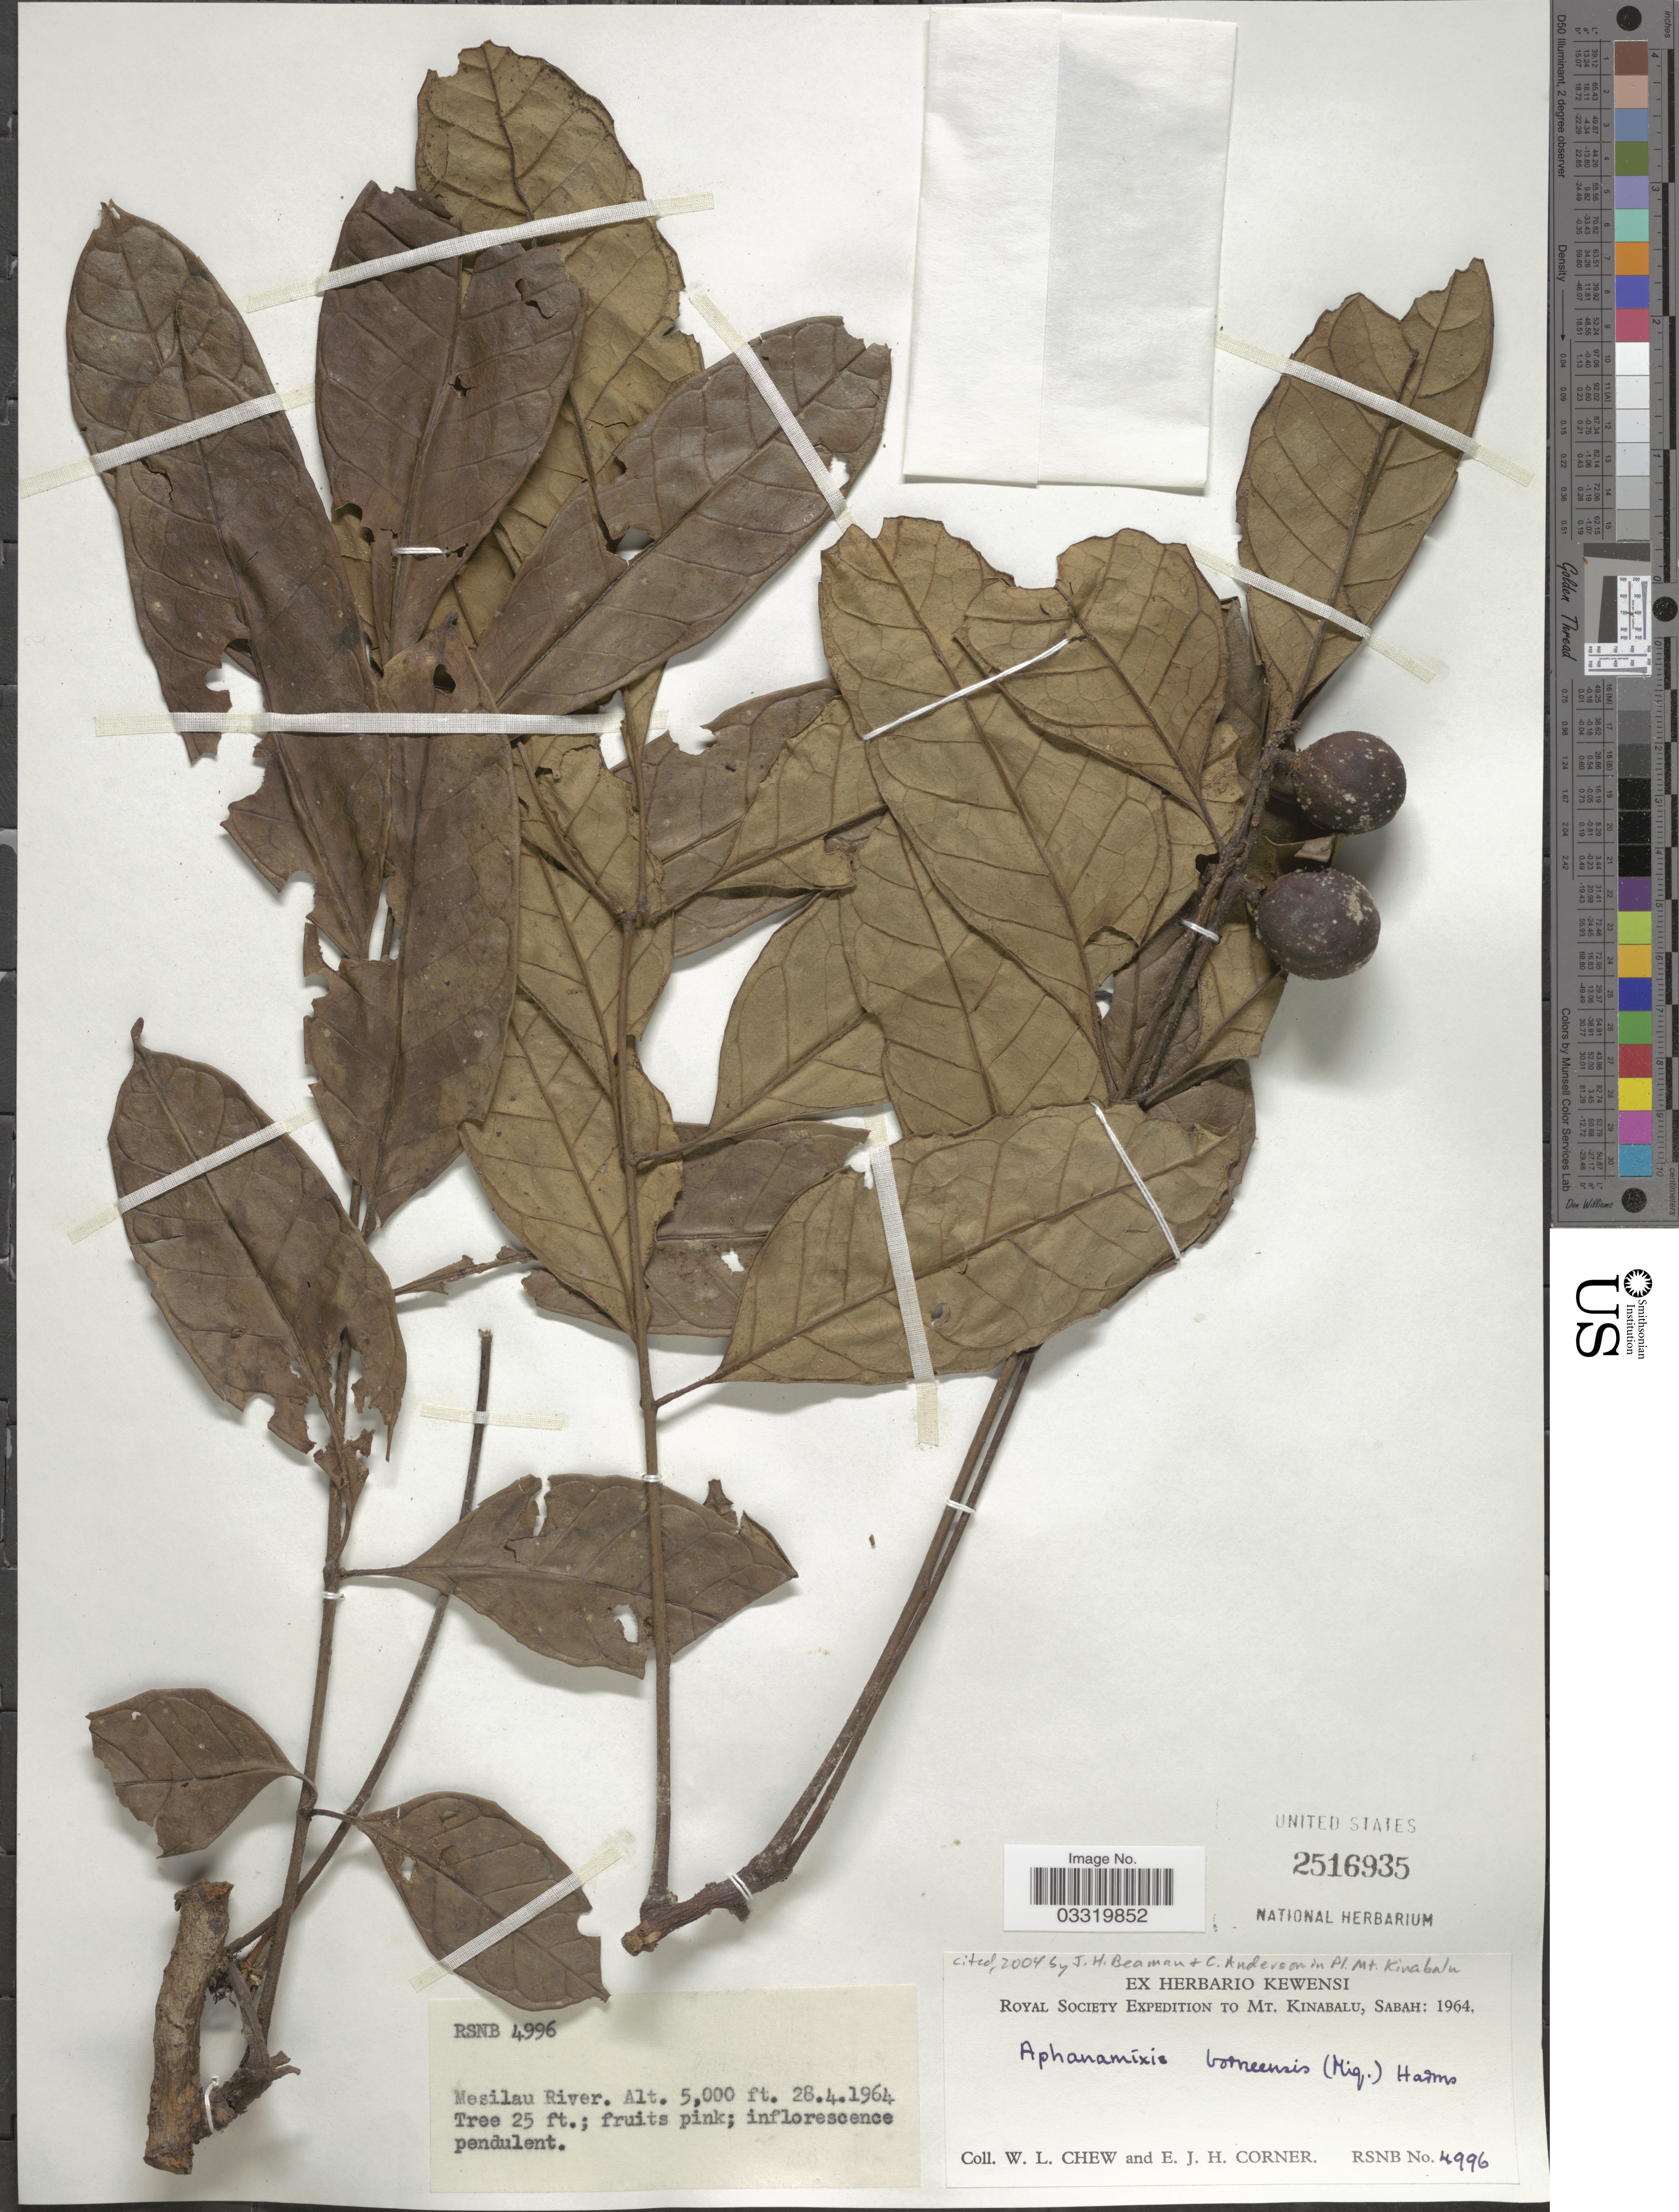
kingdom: Plantae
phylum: Tracheophyta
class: Magnoliopsida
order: Sapindales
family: Meliaceae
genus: Aphanamixis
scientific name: Aphanamixis borneensis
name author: (Miq.) Merr.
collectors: W. Chew & E. Corner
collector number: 4996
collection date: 1964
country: Malaysia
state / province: Sabah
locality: Mt. Kinabalu, Mesilau River.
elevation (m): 1524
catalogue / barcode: US 2516935